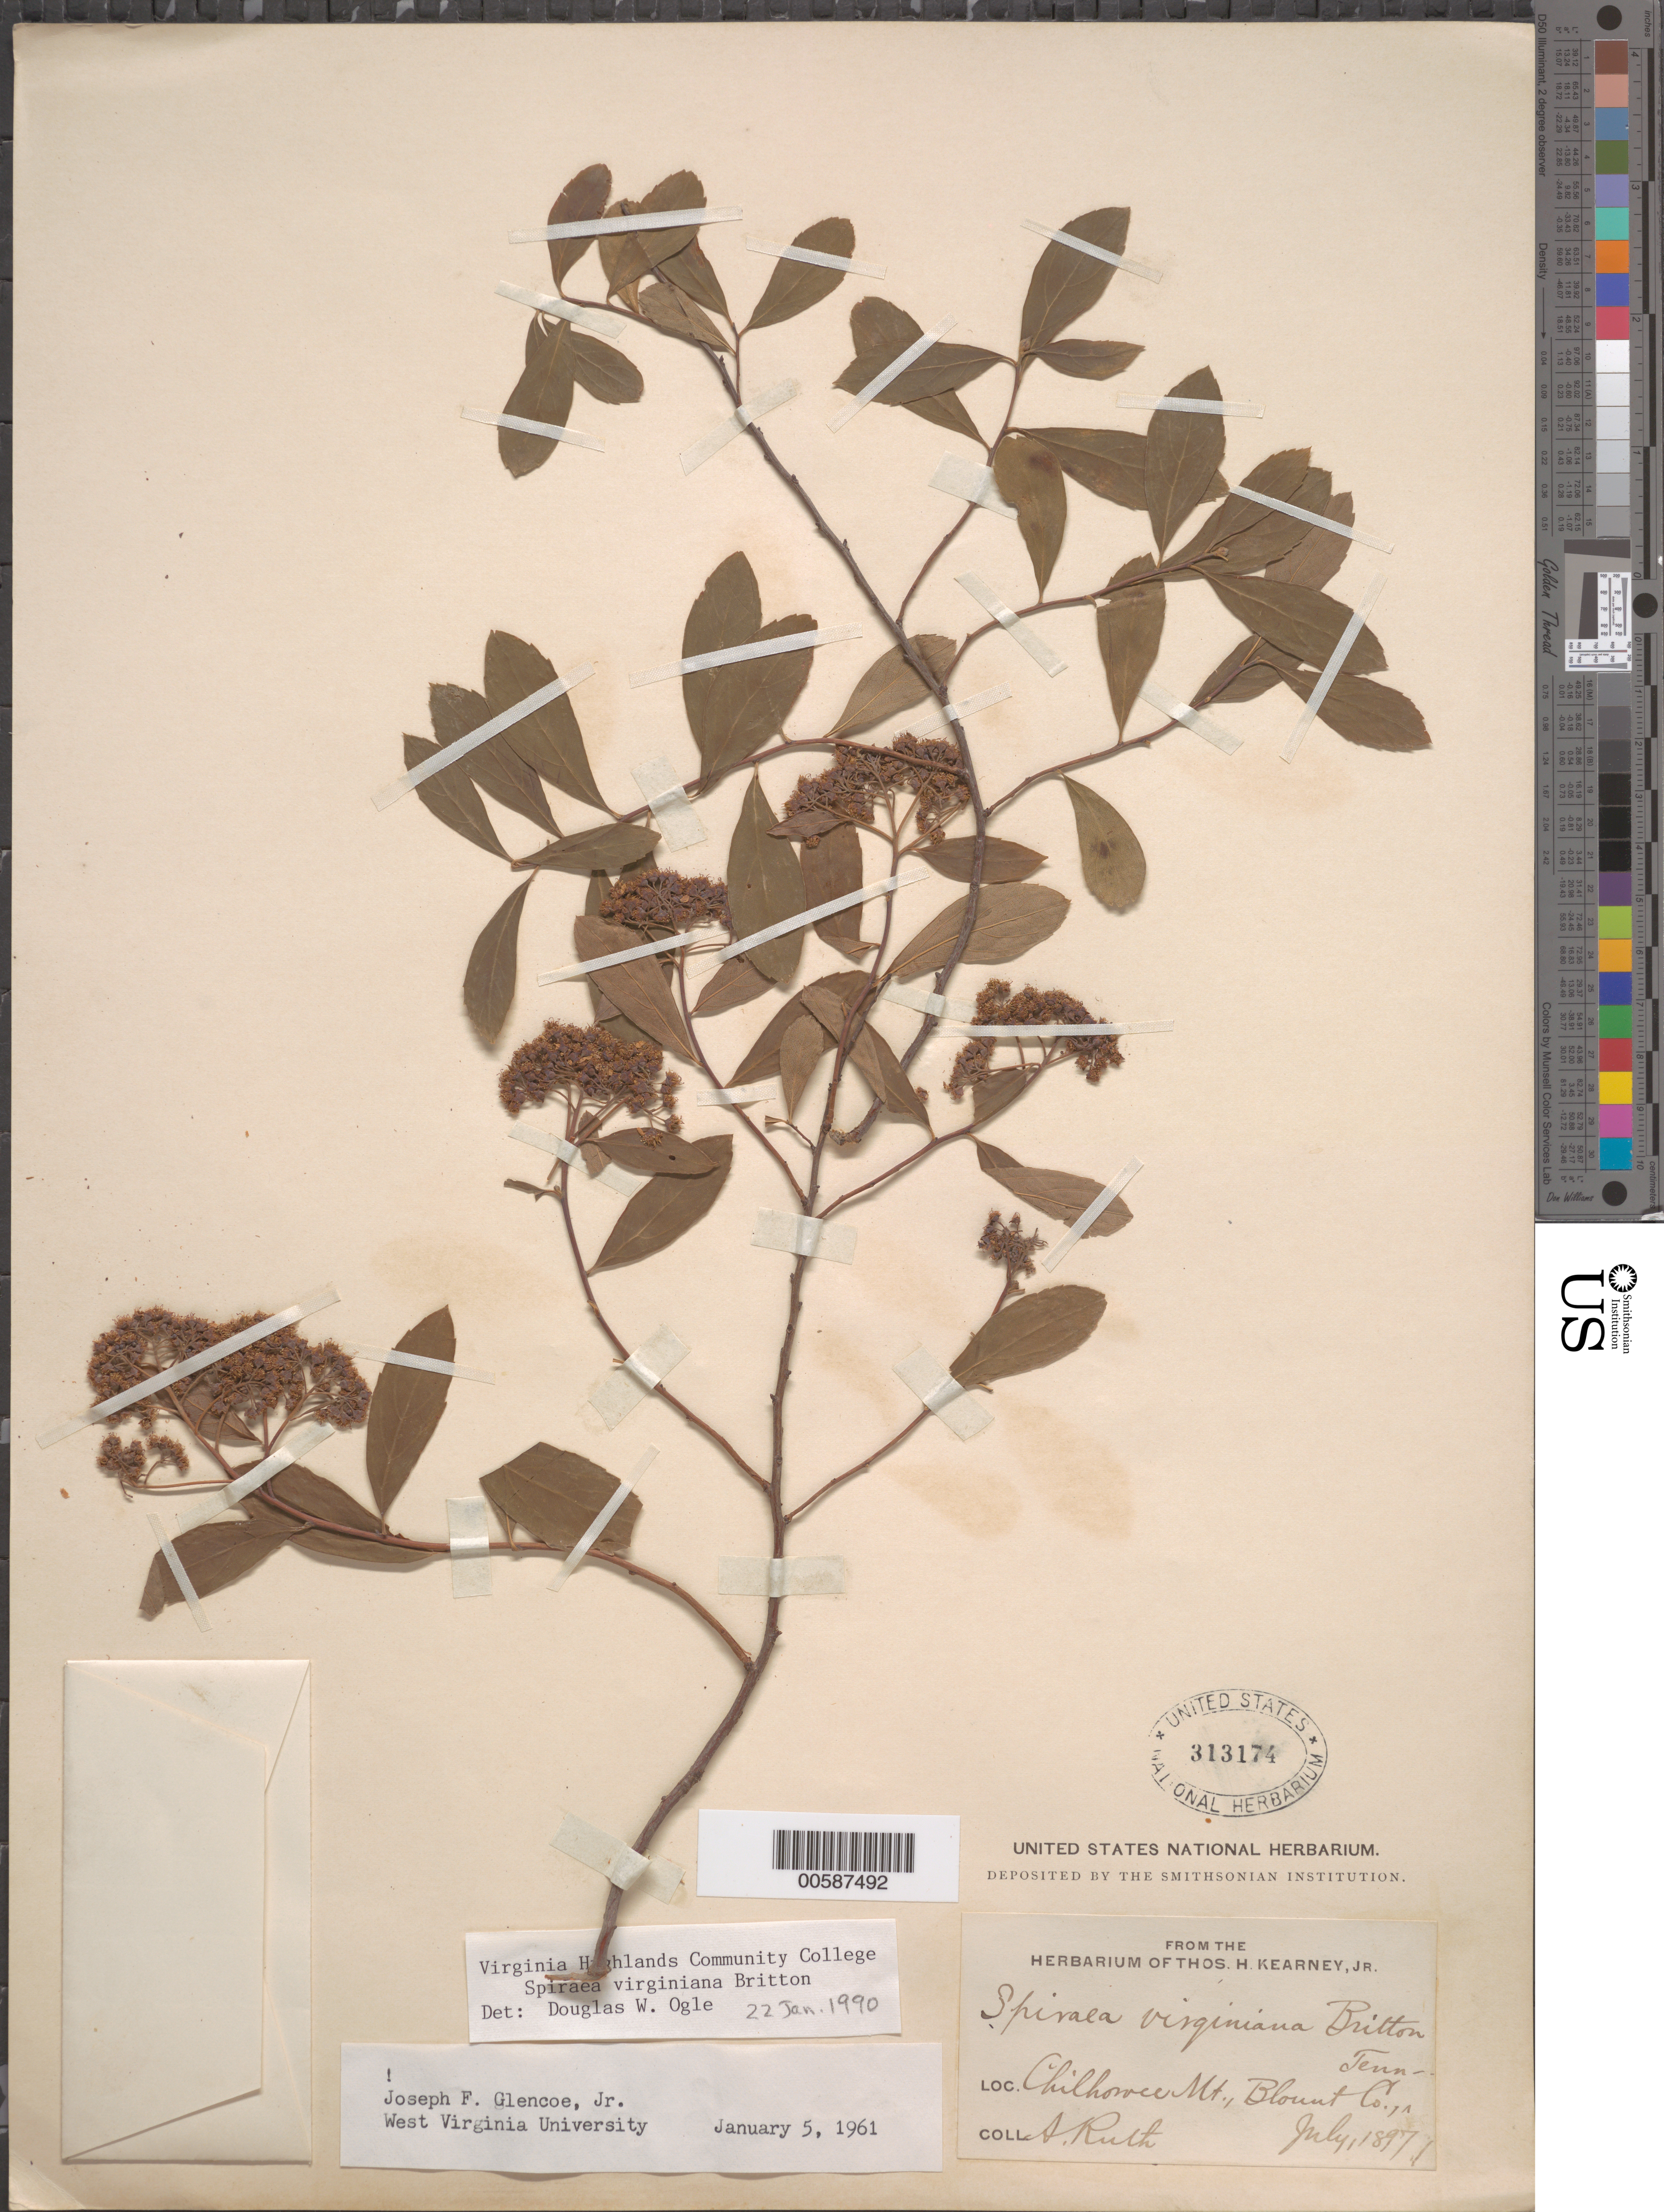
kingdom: Plantae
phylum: Tracheophyta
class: Magnoliopsida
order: Rosales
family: Rosaceae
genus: Spiraea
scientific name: Spiraea virginiana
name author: Britton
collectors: A. Ruth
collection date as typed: Jul 1897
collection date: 1897-07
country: United States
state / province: Tennessee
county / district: Blount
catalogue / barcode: US 313174